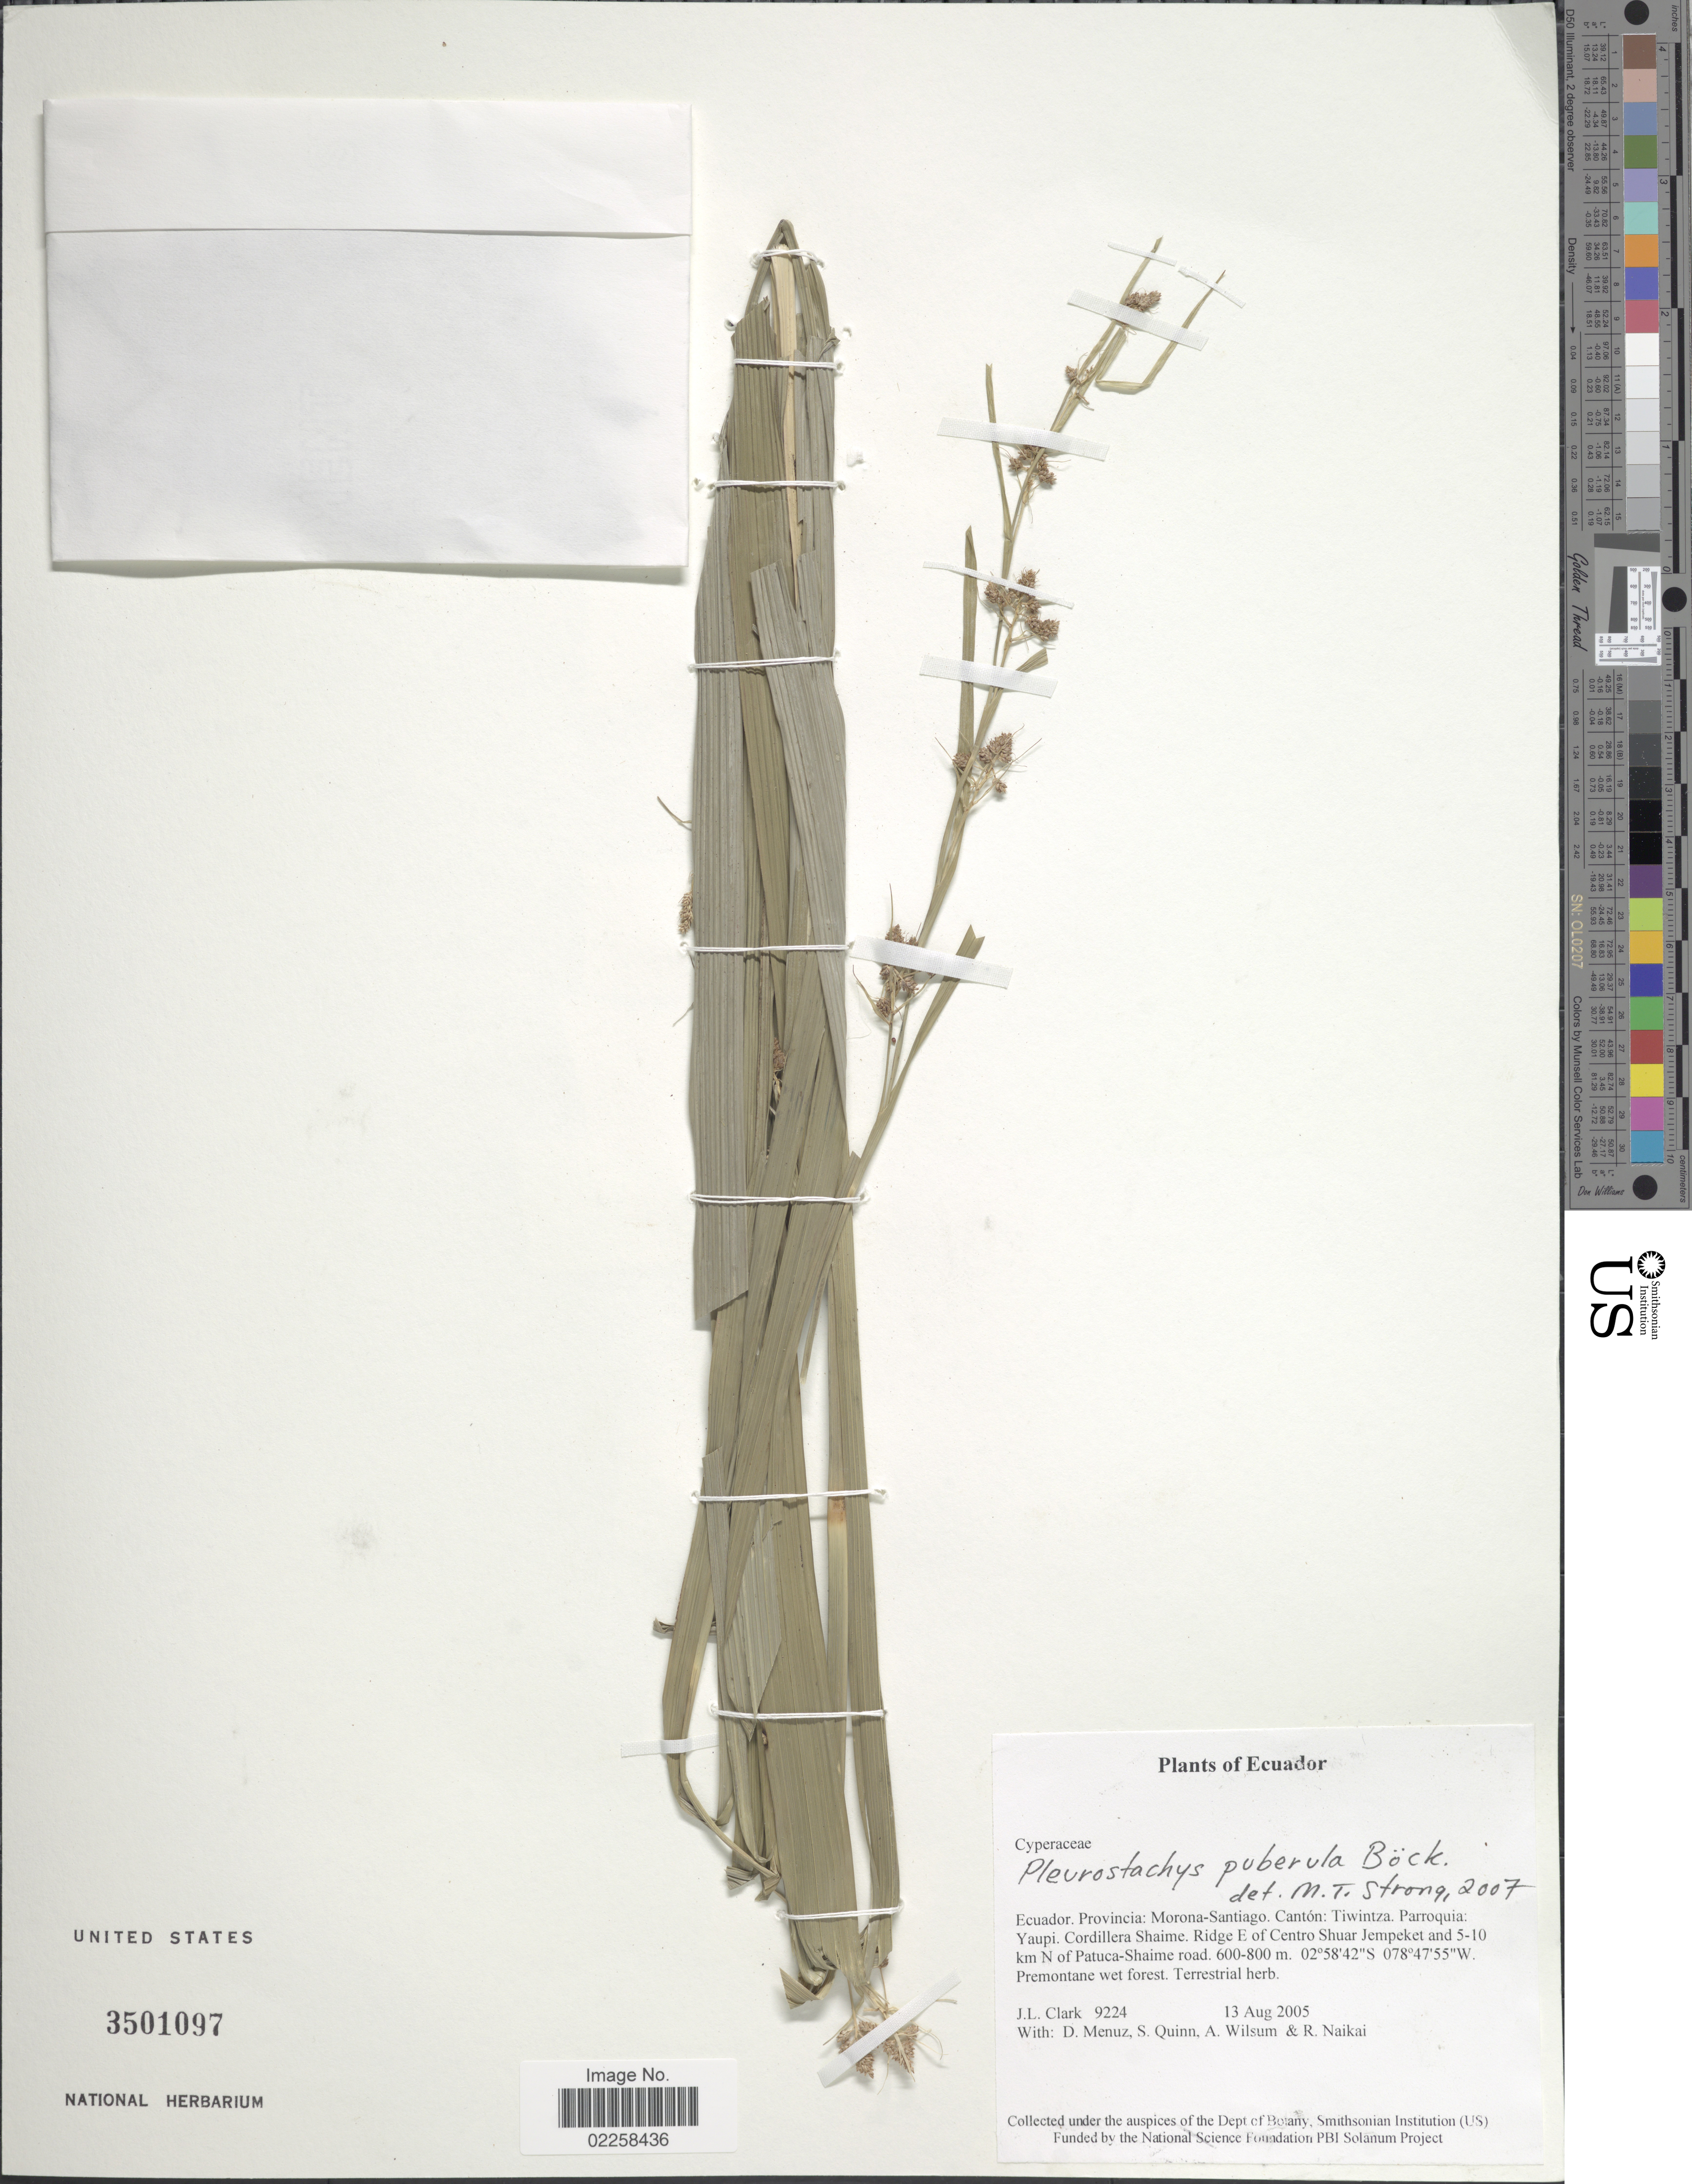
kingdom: Plantae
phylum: Tracheophyta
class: Liliopsida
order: Poales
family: Cyperaceae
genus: Rhynchospora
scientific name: Rhynchospora orbigniana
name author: (Brongn.) L.B. Sm.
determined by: Strong, Mark T., (BOT), Smithsonian Institution - National Museum of Natural History (UNITED STATES)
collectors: J. L. Clark, D. Menuz, S. Quinn, A. Wilsum & R. Naikai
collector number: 9224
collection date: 2005-08-13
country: Ecuador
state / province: Morona-Santiago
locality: Cantón: Tiwintza. parroquia: Yaupi. Cordillera Shaime. Ridge E of Centro Shuar Jempeket and 5-10 km N of Patuca-Shaime road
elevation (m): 600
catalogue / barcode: US 3501097